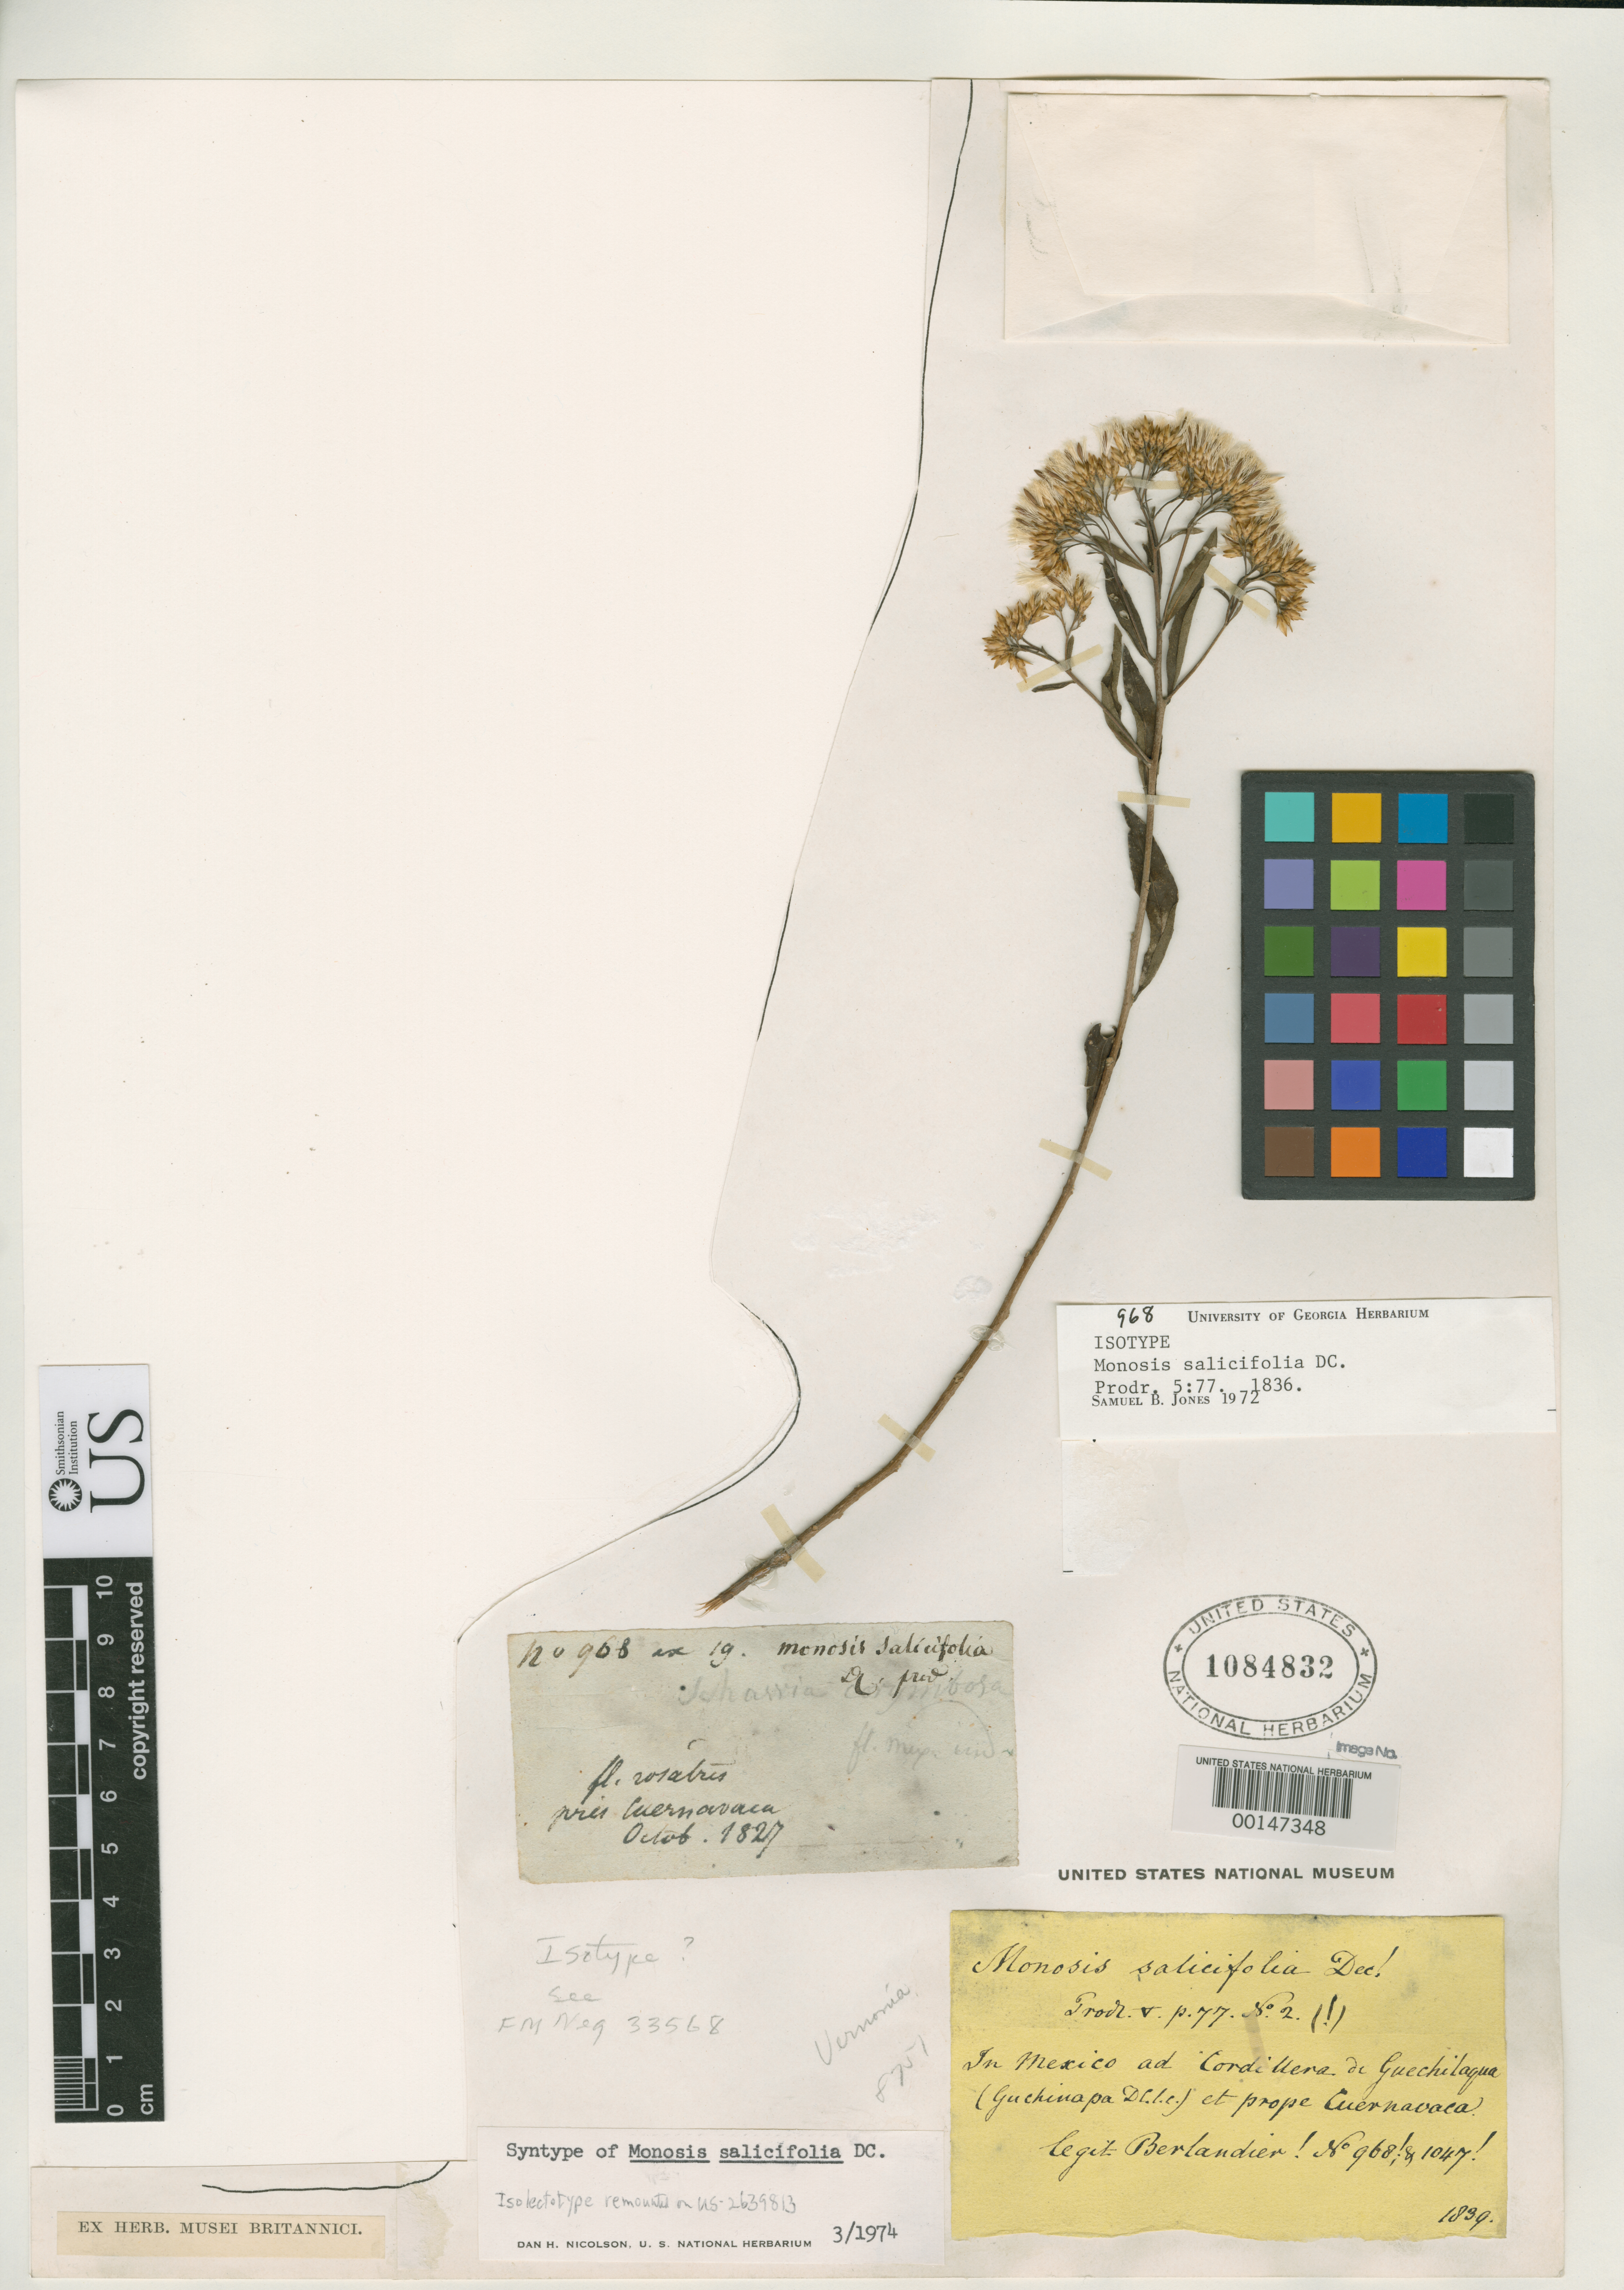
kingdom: Plantae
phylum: Tracheophyta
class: Magnoliopsida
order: Asterales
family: Asteraceae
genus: Monosis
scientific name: Monosis salicifolia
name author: DC.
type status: Syntype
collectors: J. L. Berlandier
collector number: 968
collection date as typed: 1839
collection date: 1839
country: Mexico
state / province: Morelos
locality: Near Cuernavaca, Cordillera de Guchilaqua.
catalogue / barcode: US 1084832